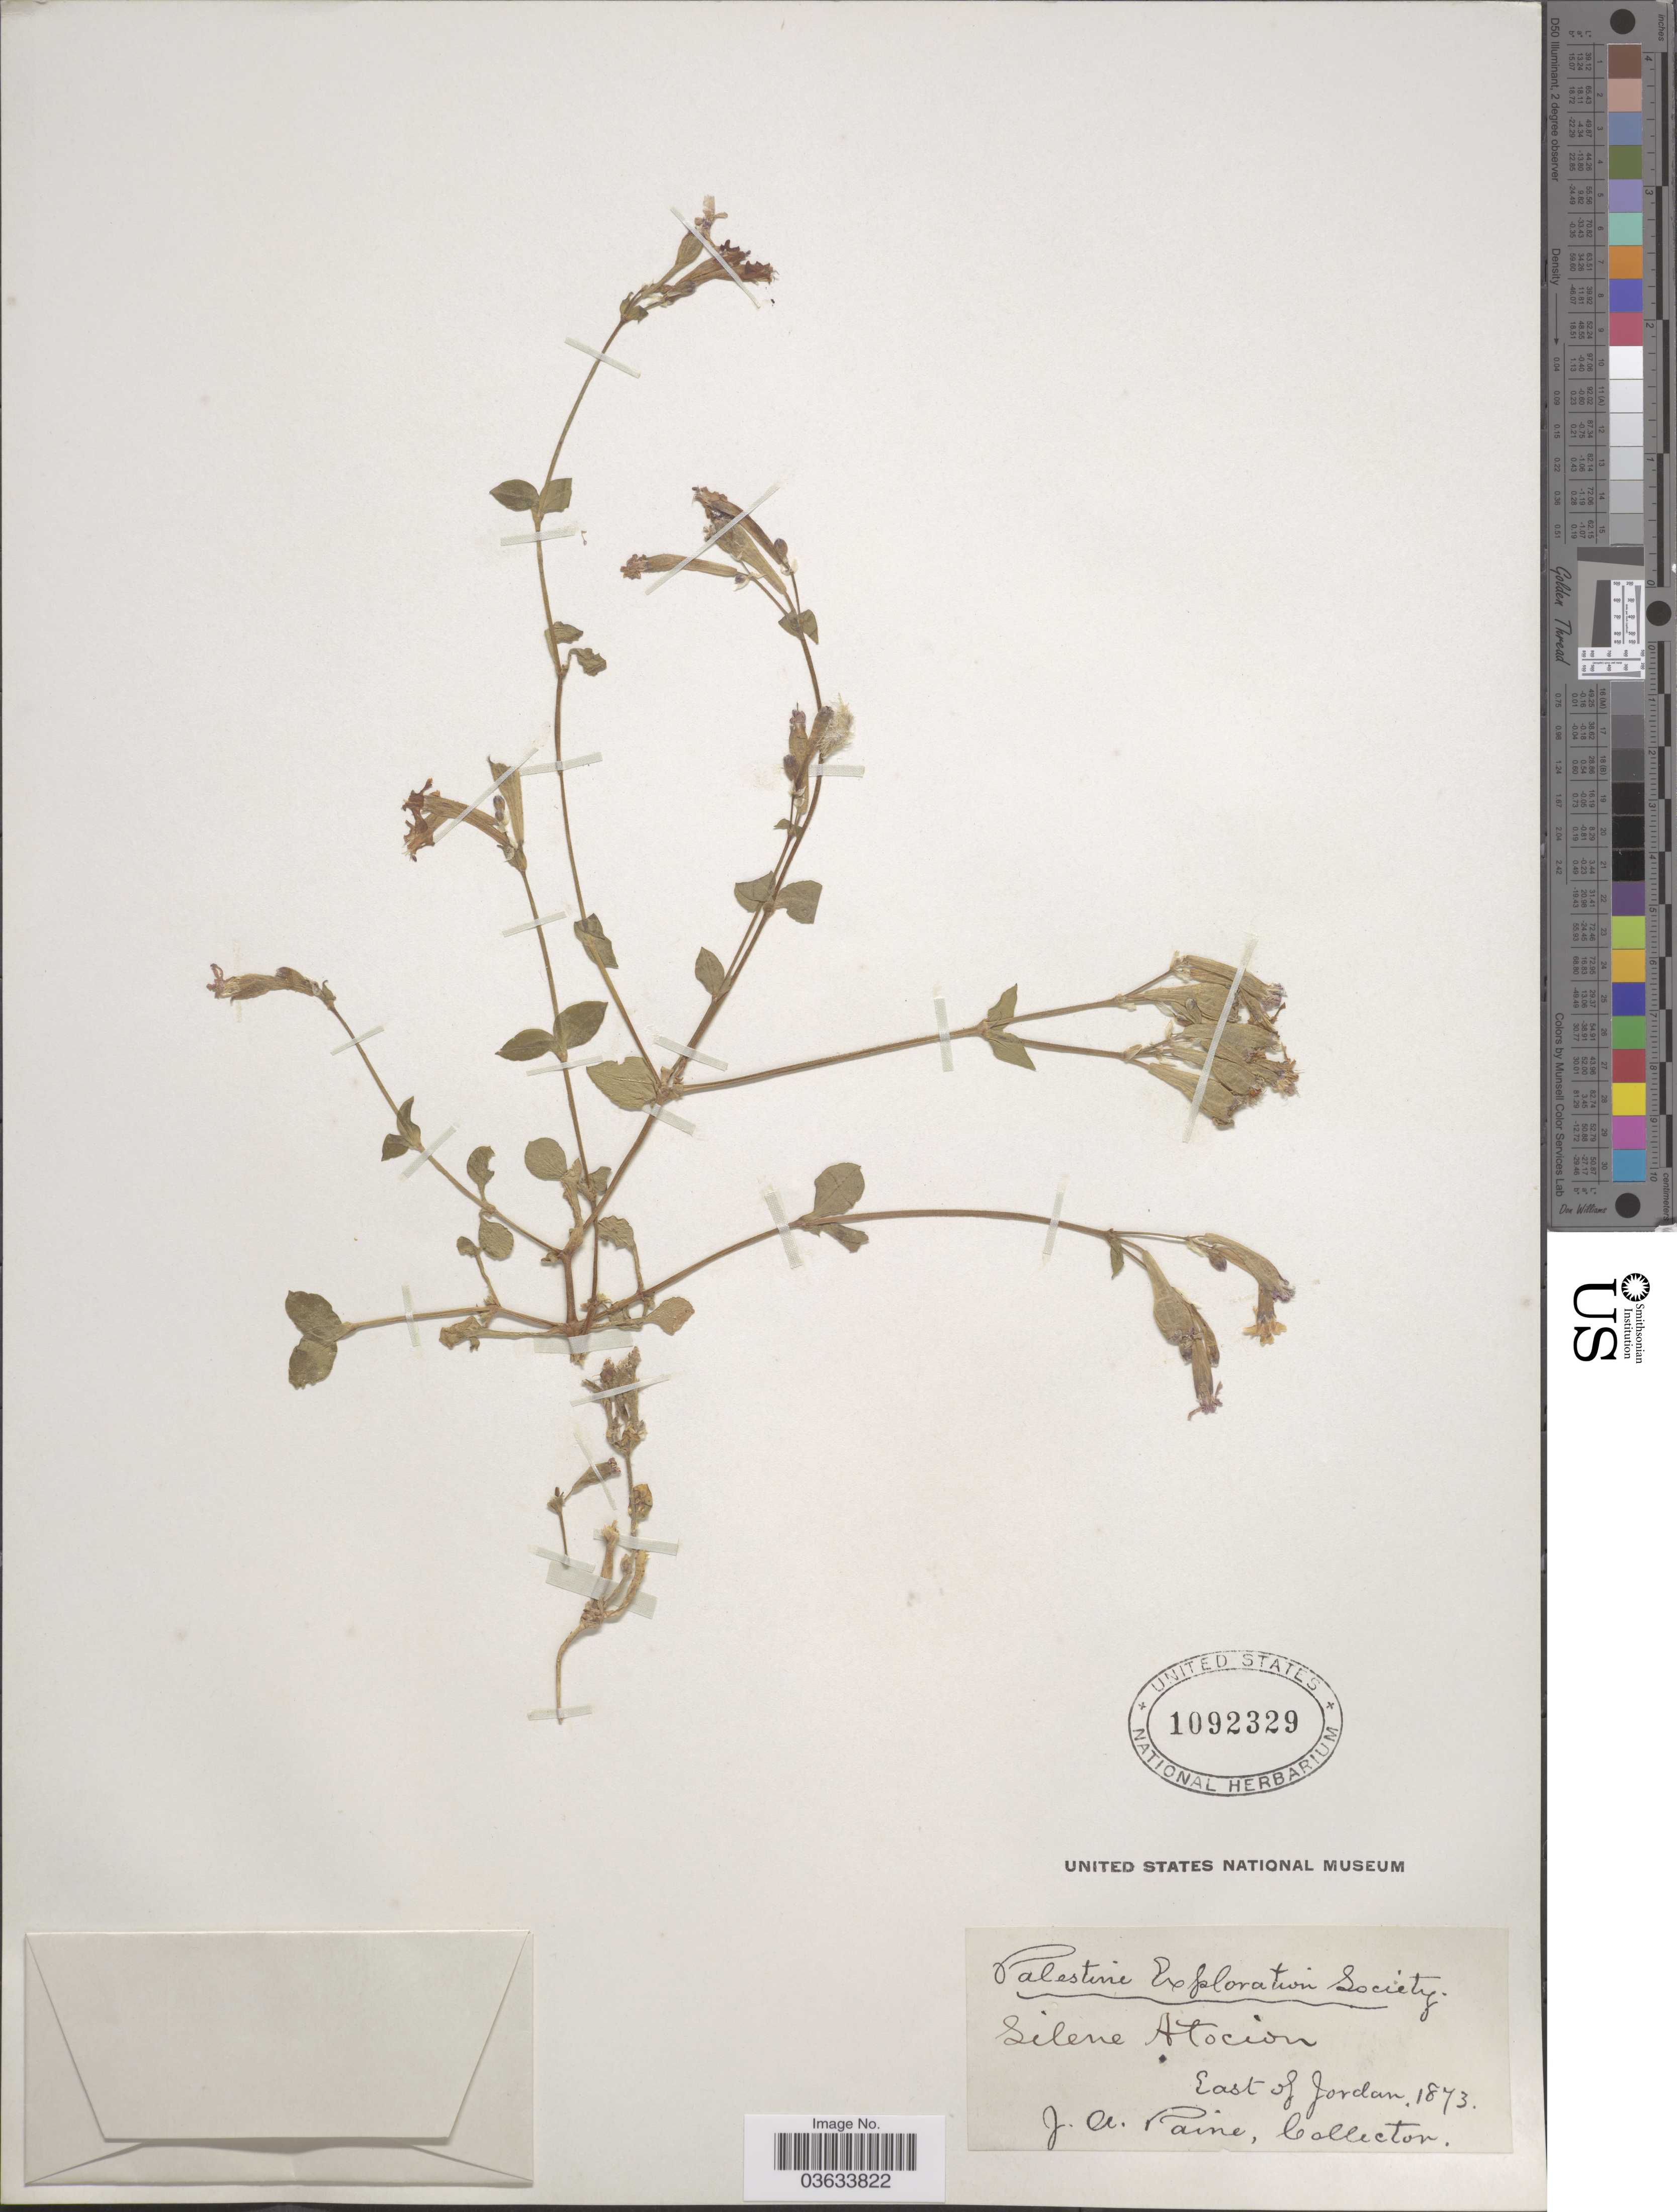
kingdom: Plantae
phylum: Tracheophyta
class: Magnoliopsida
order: Caryophyllales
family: Caryophyllaceae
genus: Silene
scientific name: Silene aegyptiaca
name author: (L.) L. f.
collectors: J. A. Paine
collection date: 1873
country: Jordan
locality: Palestine. East of Jordan.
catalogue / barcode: US 1092329